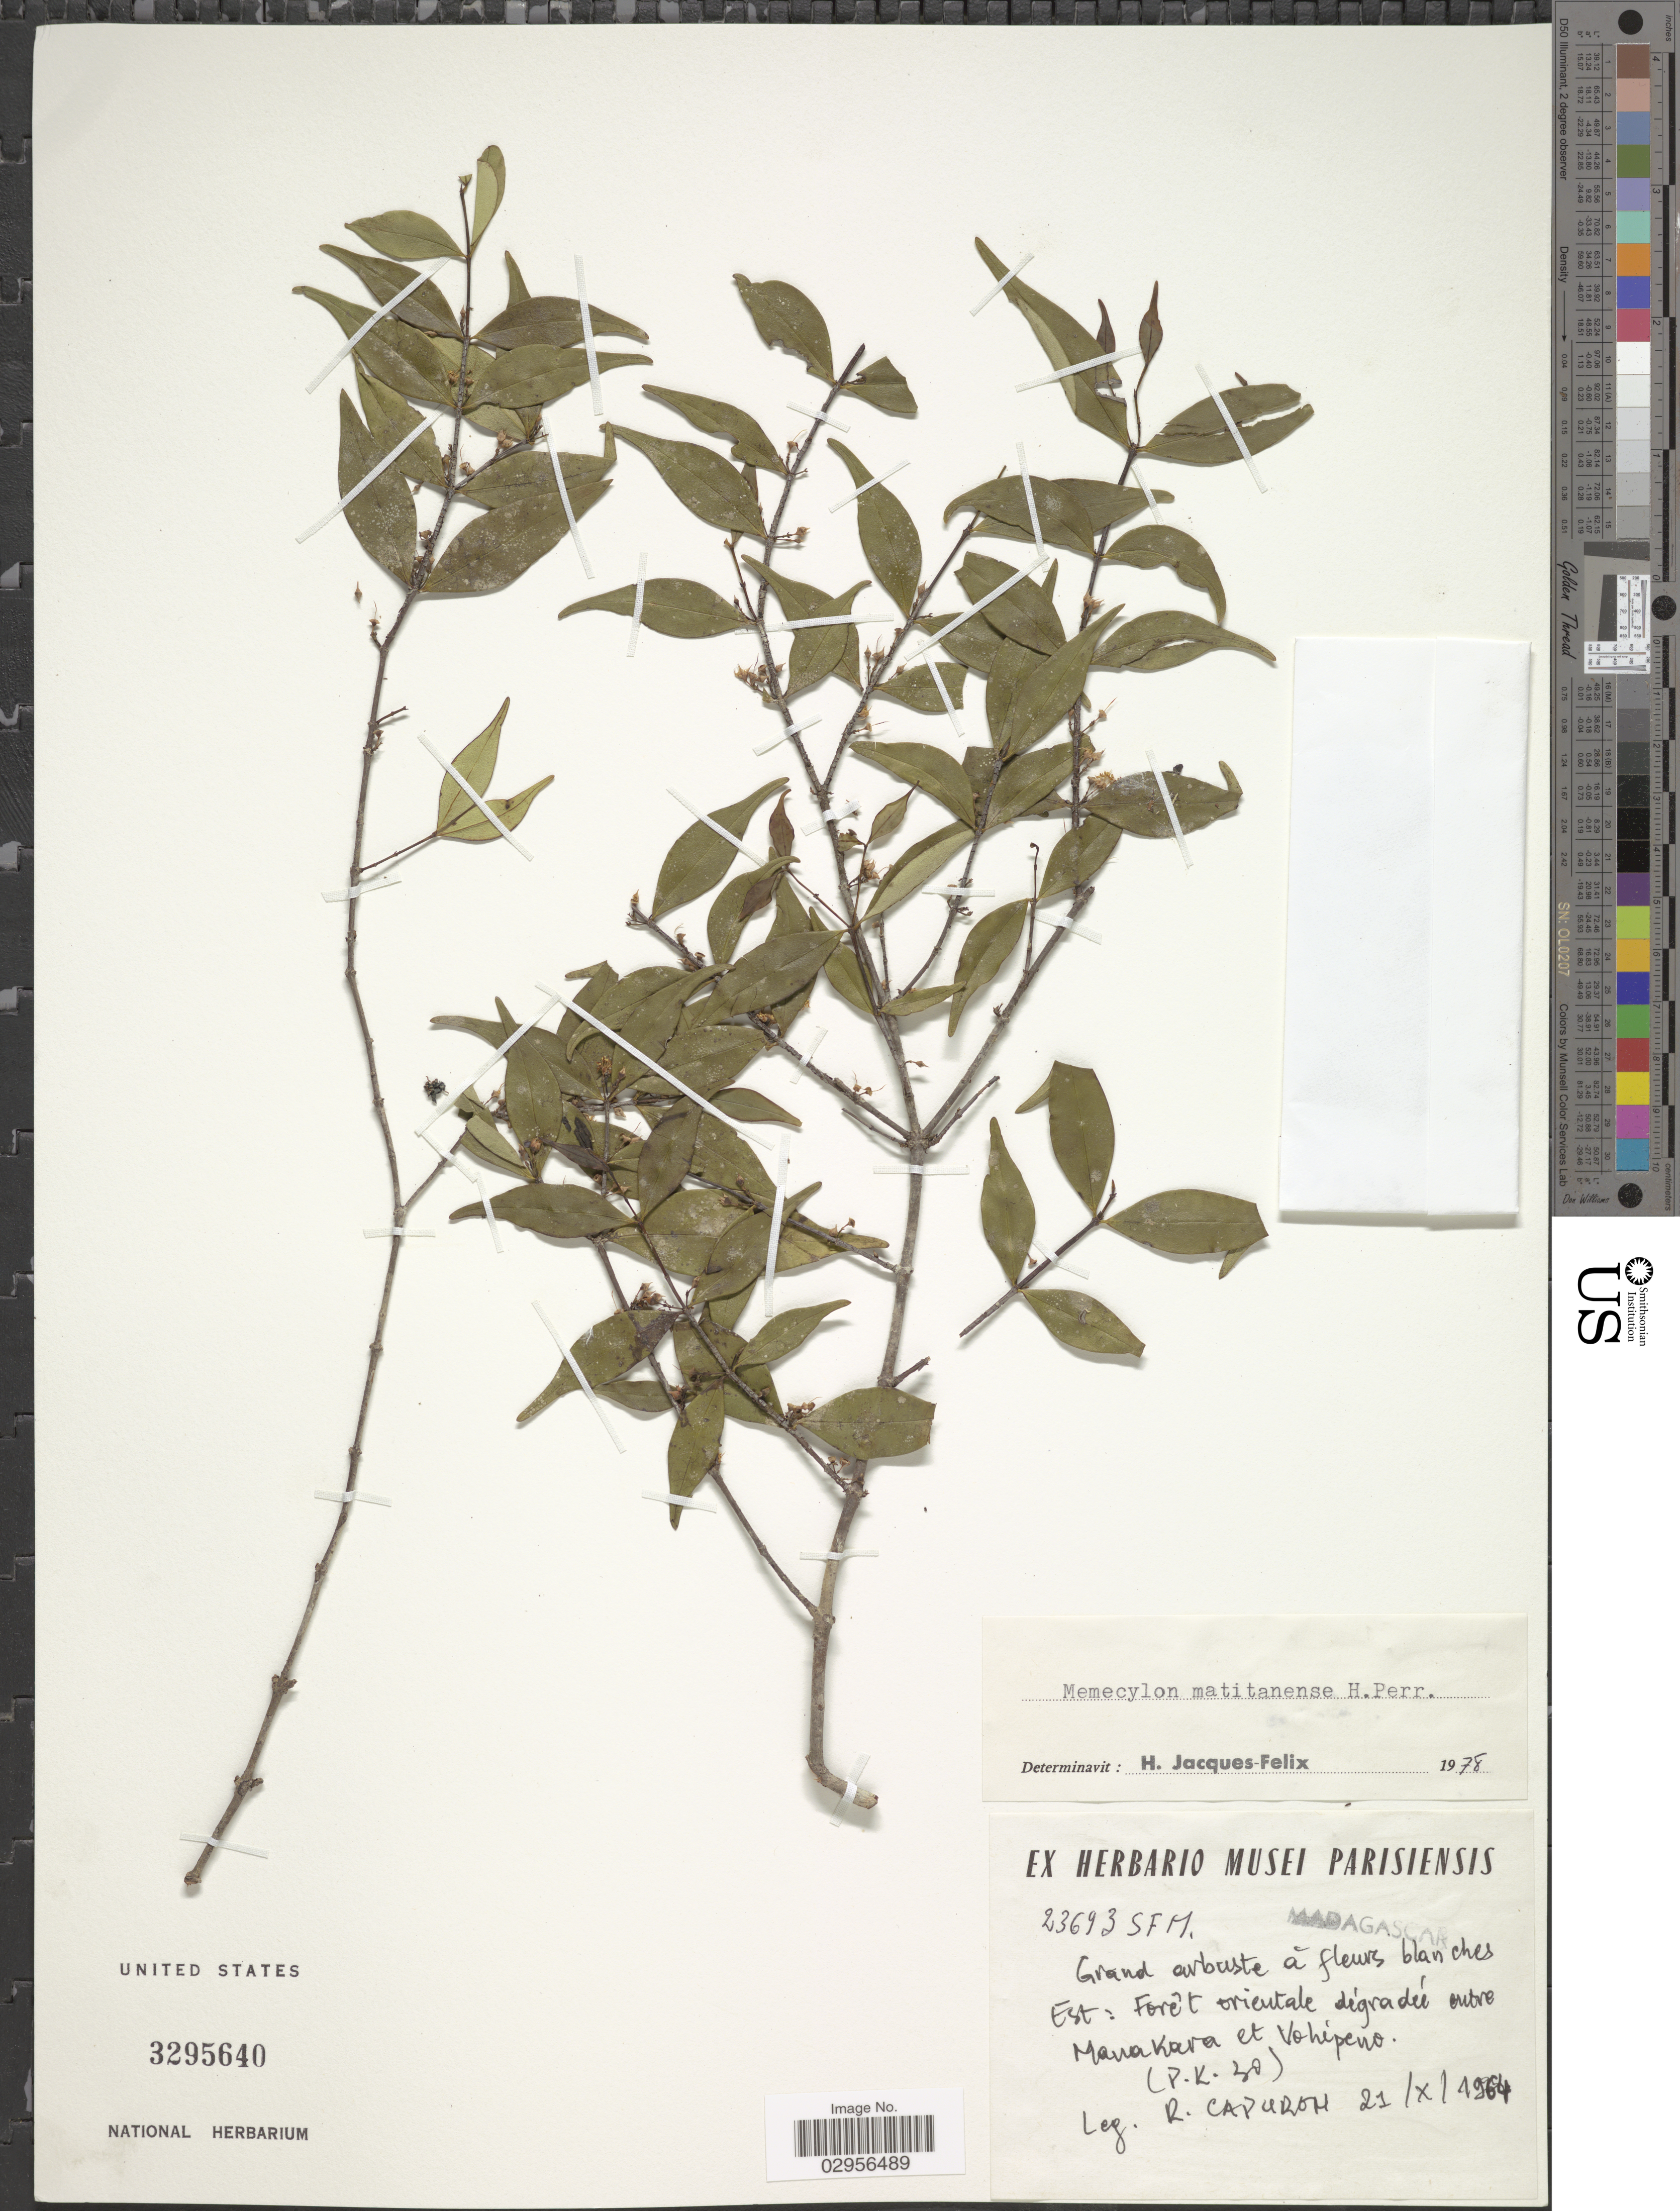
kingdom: Plantae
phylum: Tracheophyta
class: Magnoliopsida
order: Myrtales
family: Melastomataceae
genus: Memecylon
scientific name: Memecylon matitanense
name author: H. Perrier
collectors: R. Capuron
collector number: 23693SFM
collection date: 1964-10-21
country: Madagascar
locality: Est: Forêt orientale dégradeé entre Manakara et Vohipeno (P.K. 30).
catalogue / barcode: US 3295640